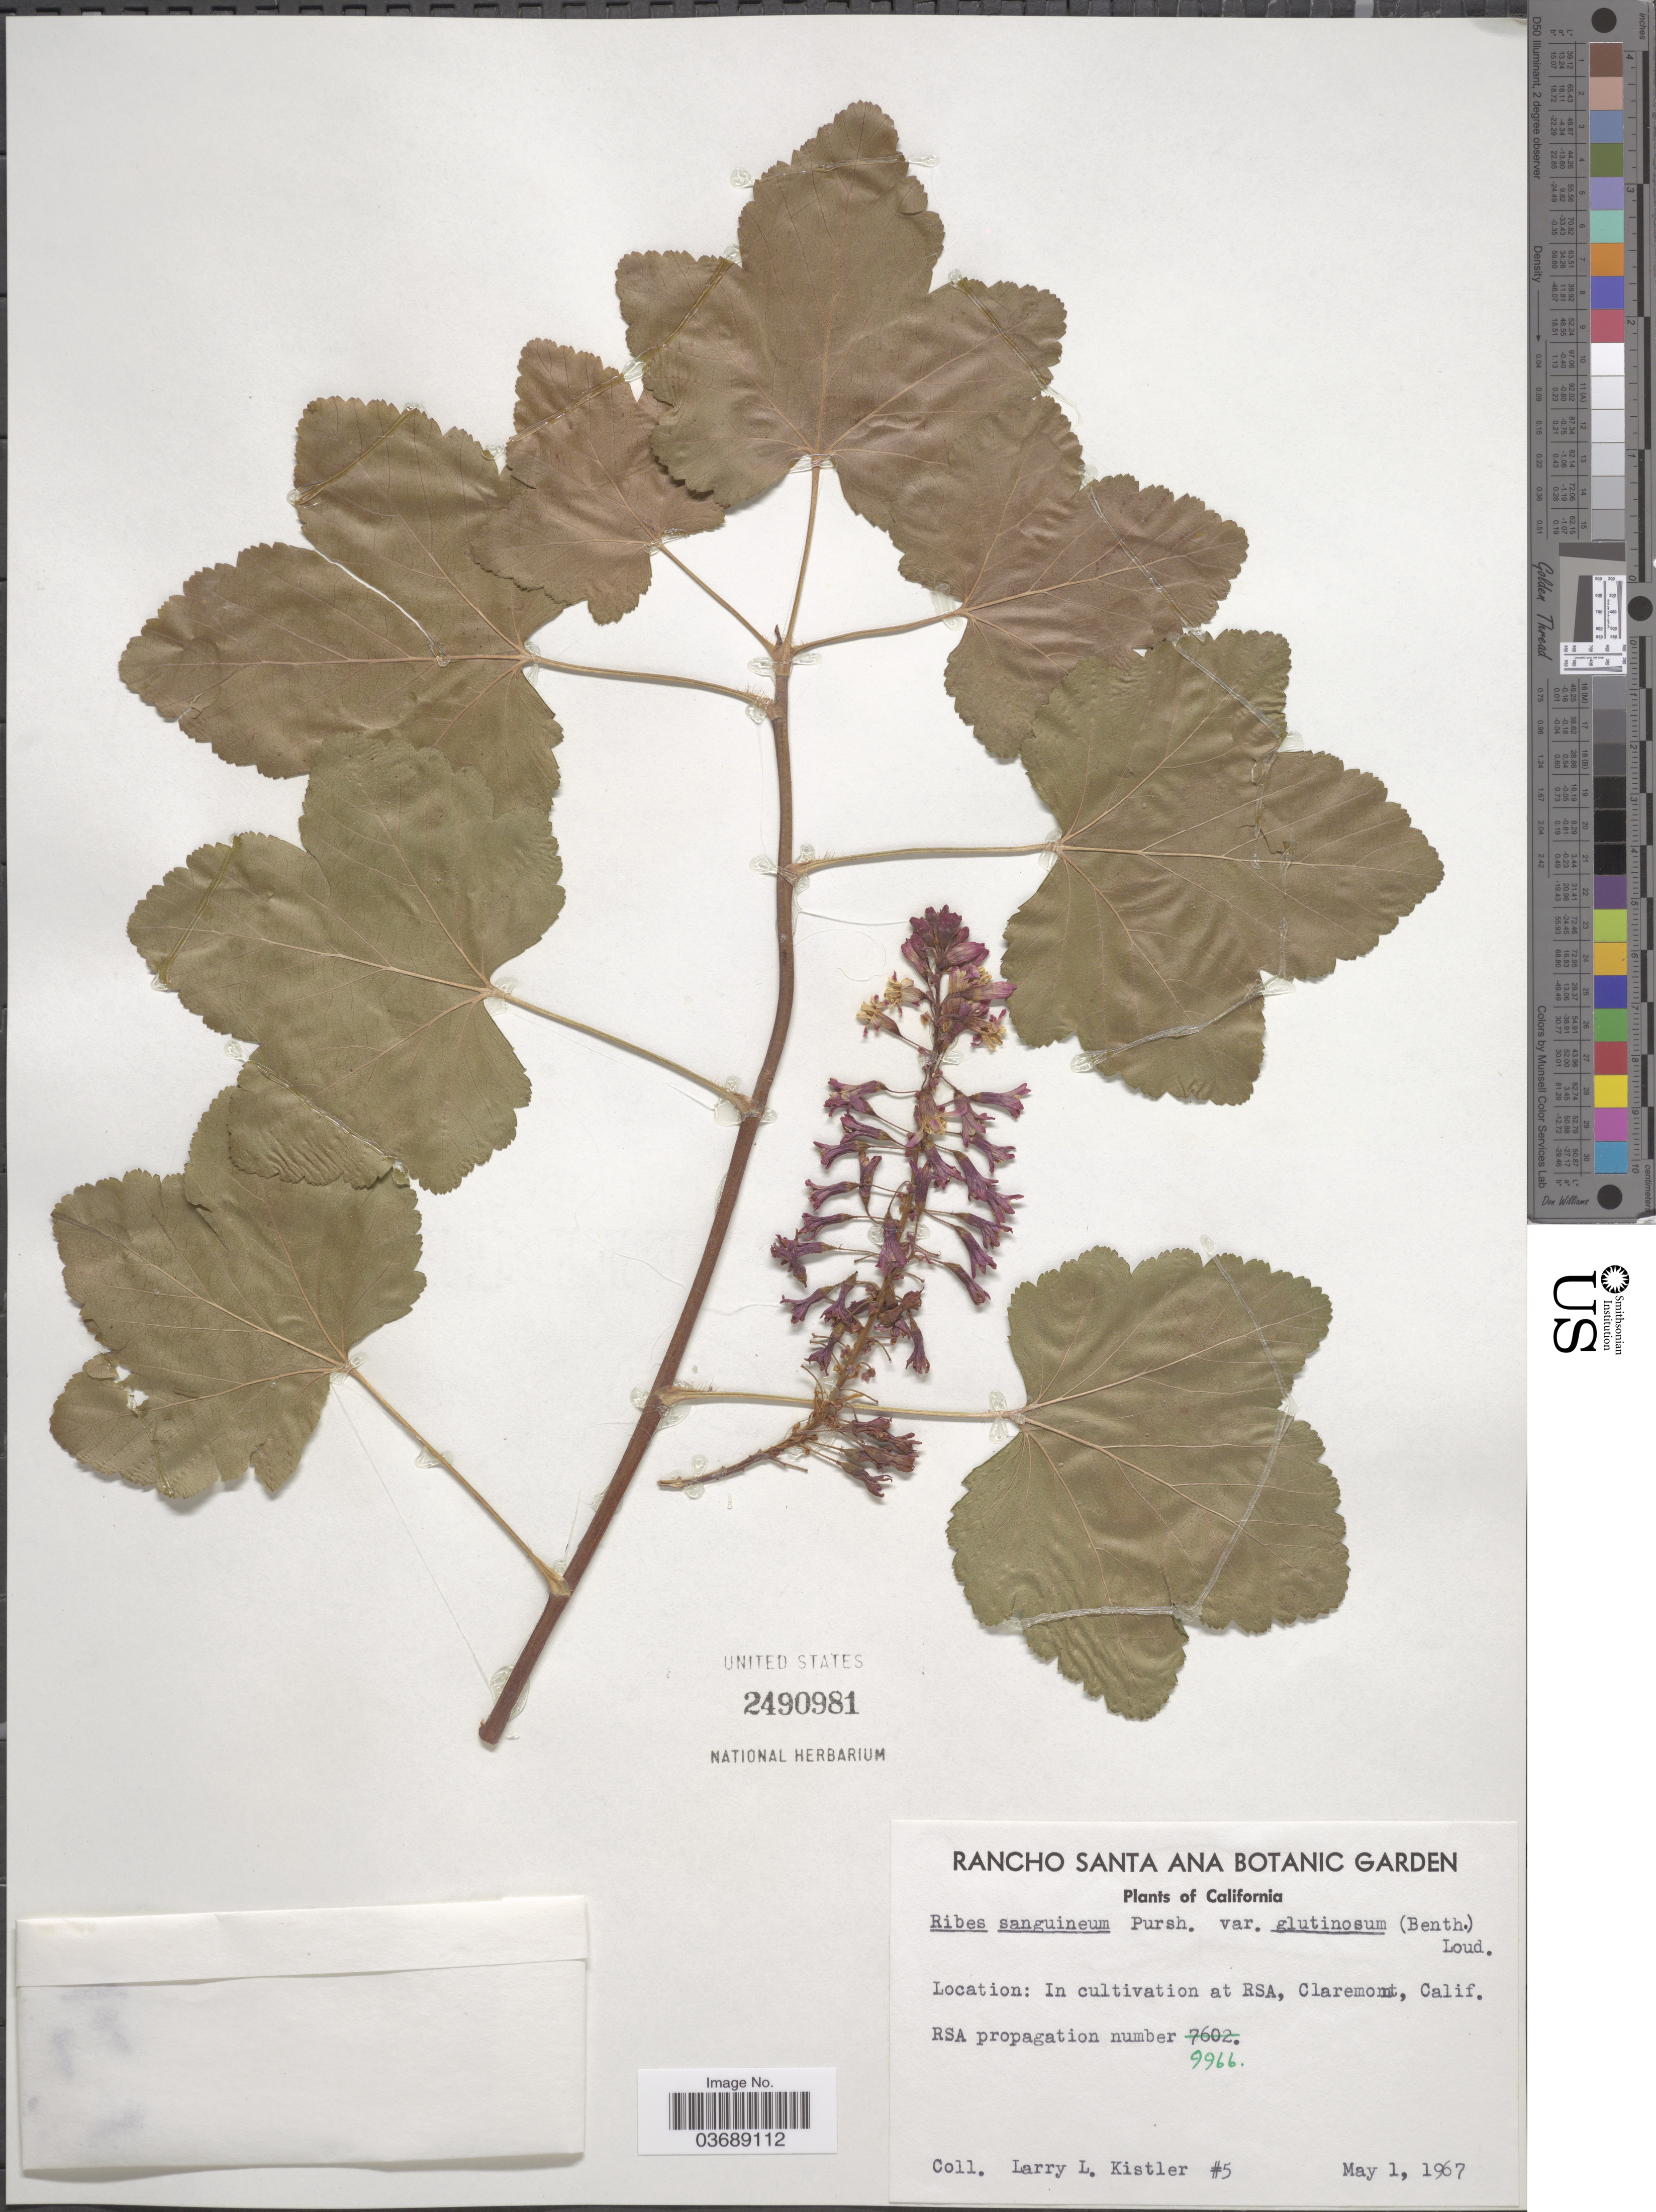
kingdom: Plantae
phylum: Tracheophyta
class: Magnoliopsida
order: Saxifragales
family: Grossulariaceae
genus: Ribes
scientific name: Ribes sanguineum var. glutinosum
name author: (Benth.) Loudon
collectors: L. Kistler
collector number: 5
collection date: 1967-05-01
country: United States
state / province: California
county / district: Orange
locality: Rancho Santa Ana Botanic Garden. In cultivation at RSA, Claremont.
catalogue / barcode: US 2490981